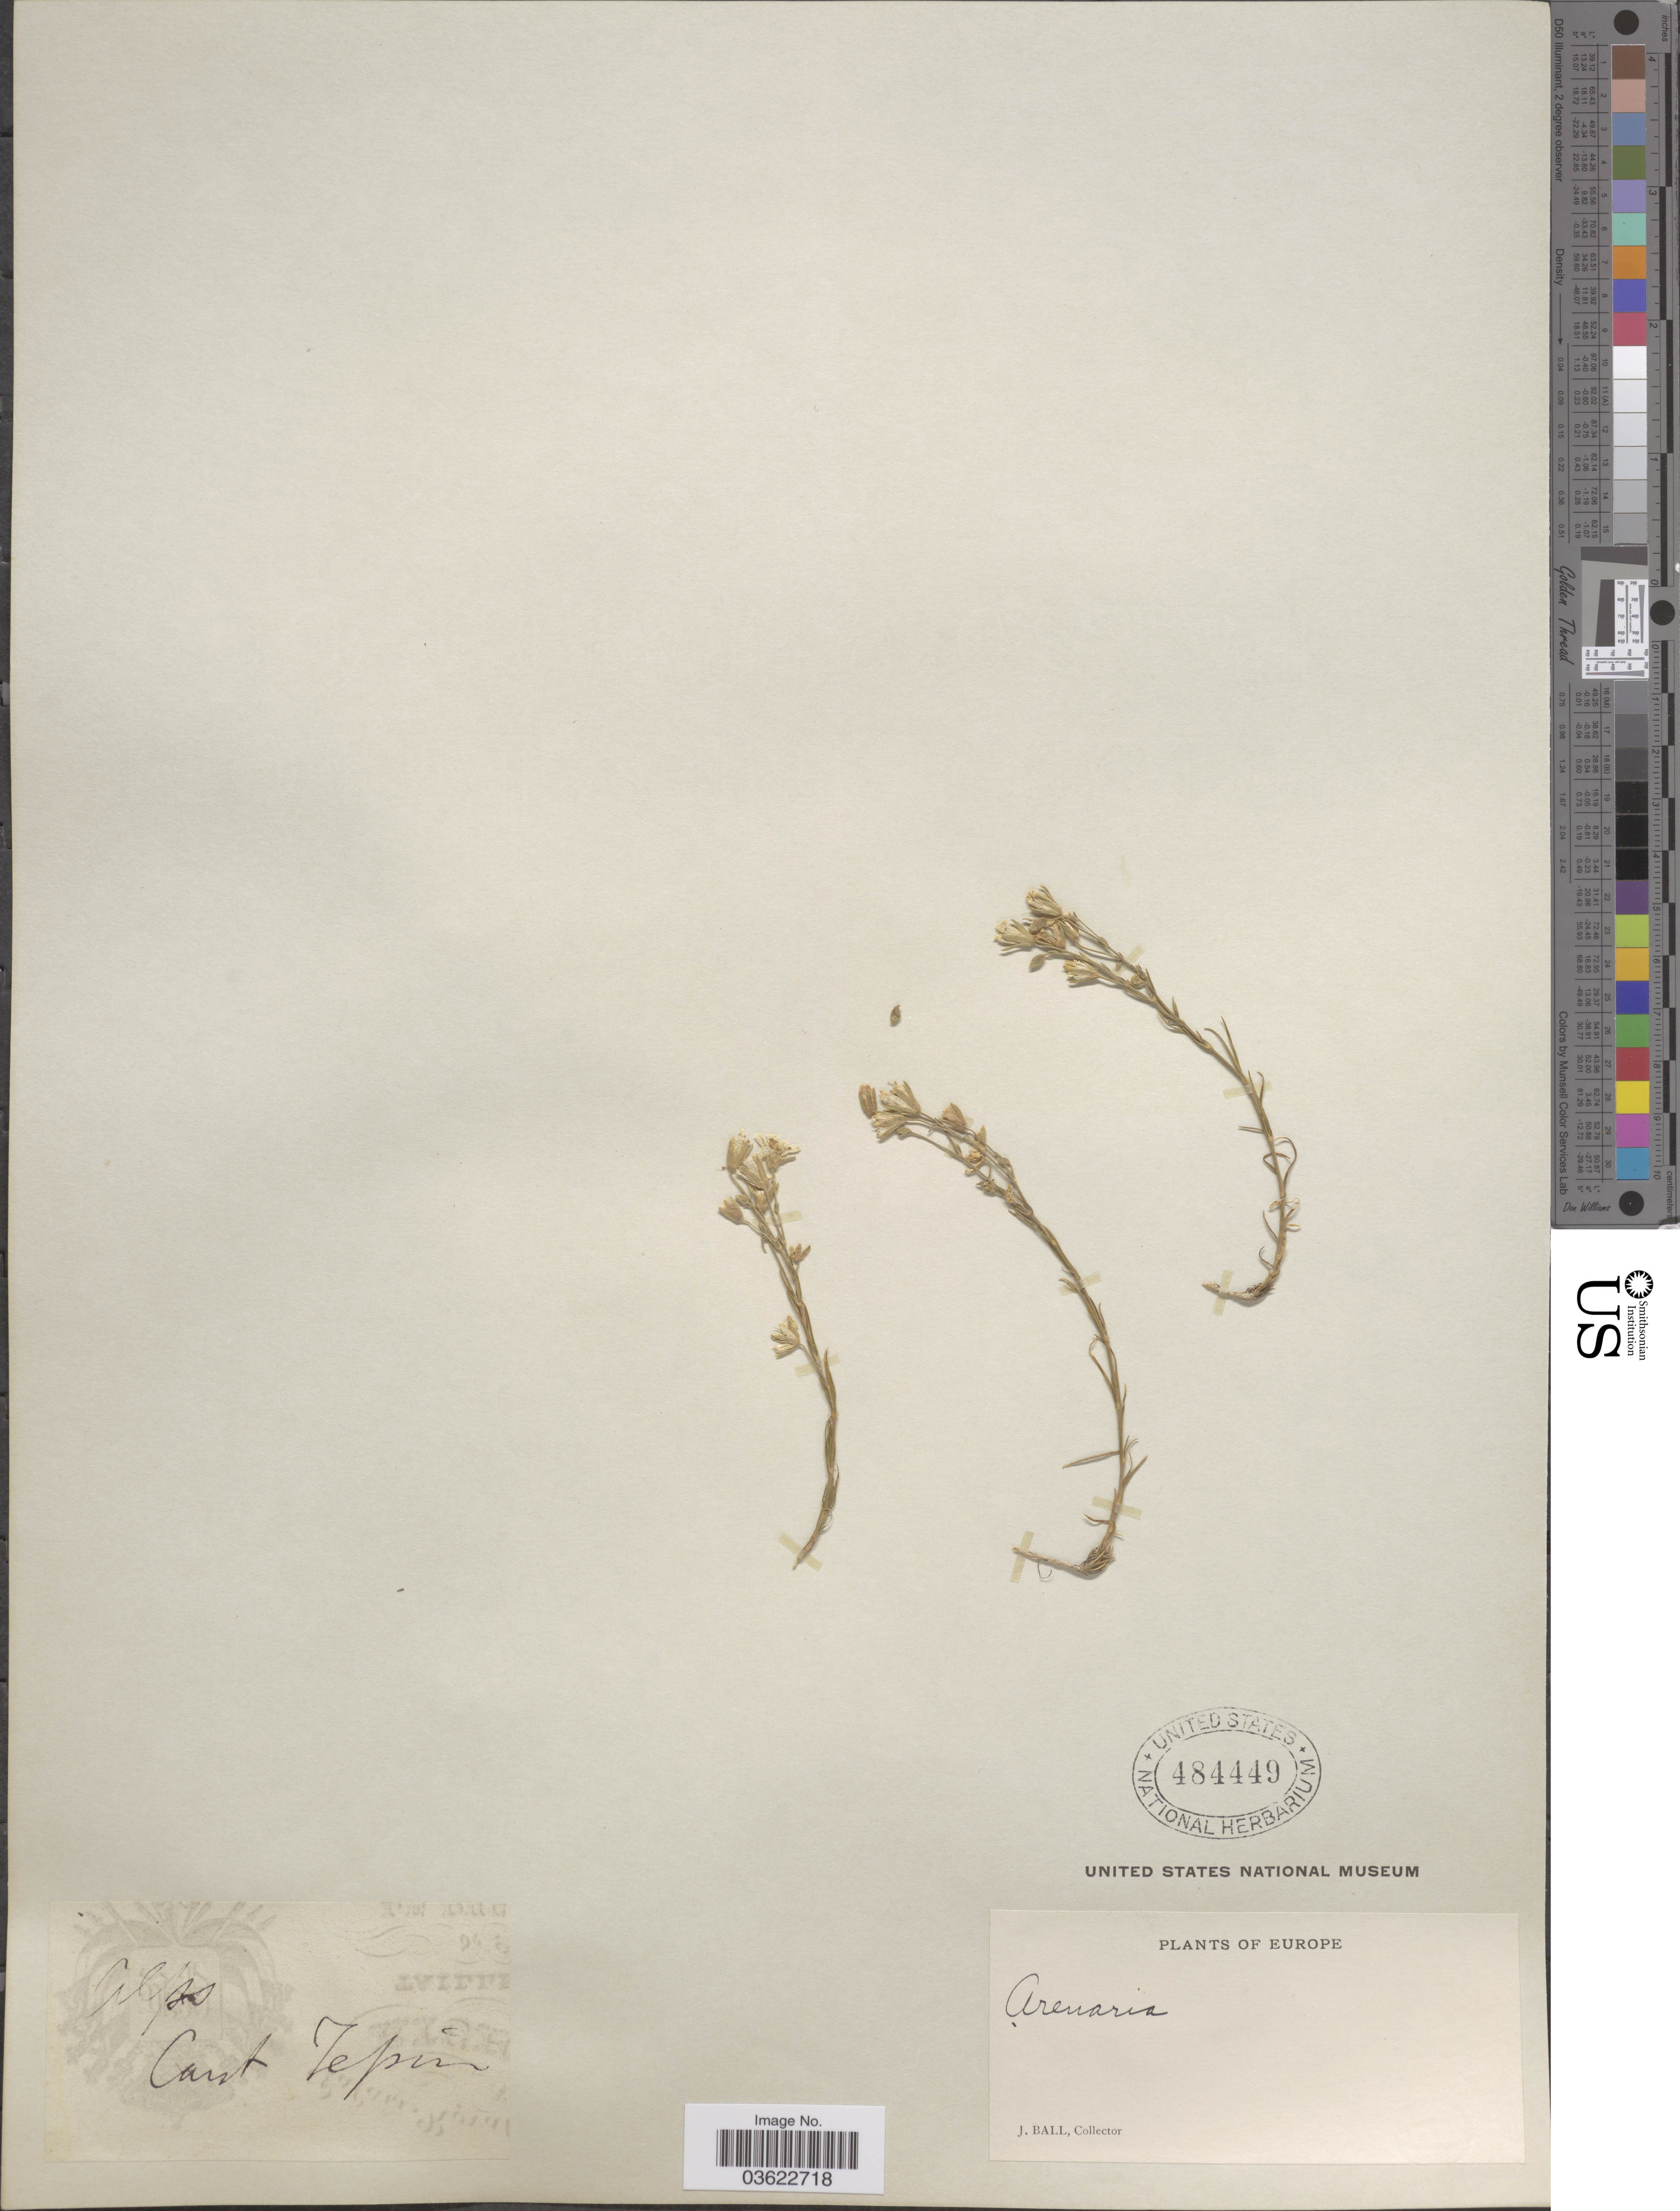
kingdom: Plantae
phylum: Tracheophyta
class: Magnoliopsida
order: Caryophyllales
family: Caryophyllaceae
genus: Arenaria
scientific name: Arenaria sp.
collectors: J. Ball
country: Switzerland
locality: Europe. Alps Cant Tessin.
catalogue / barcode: US 484449